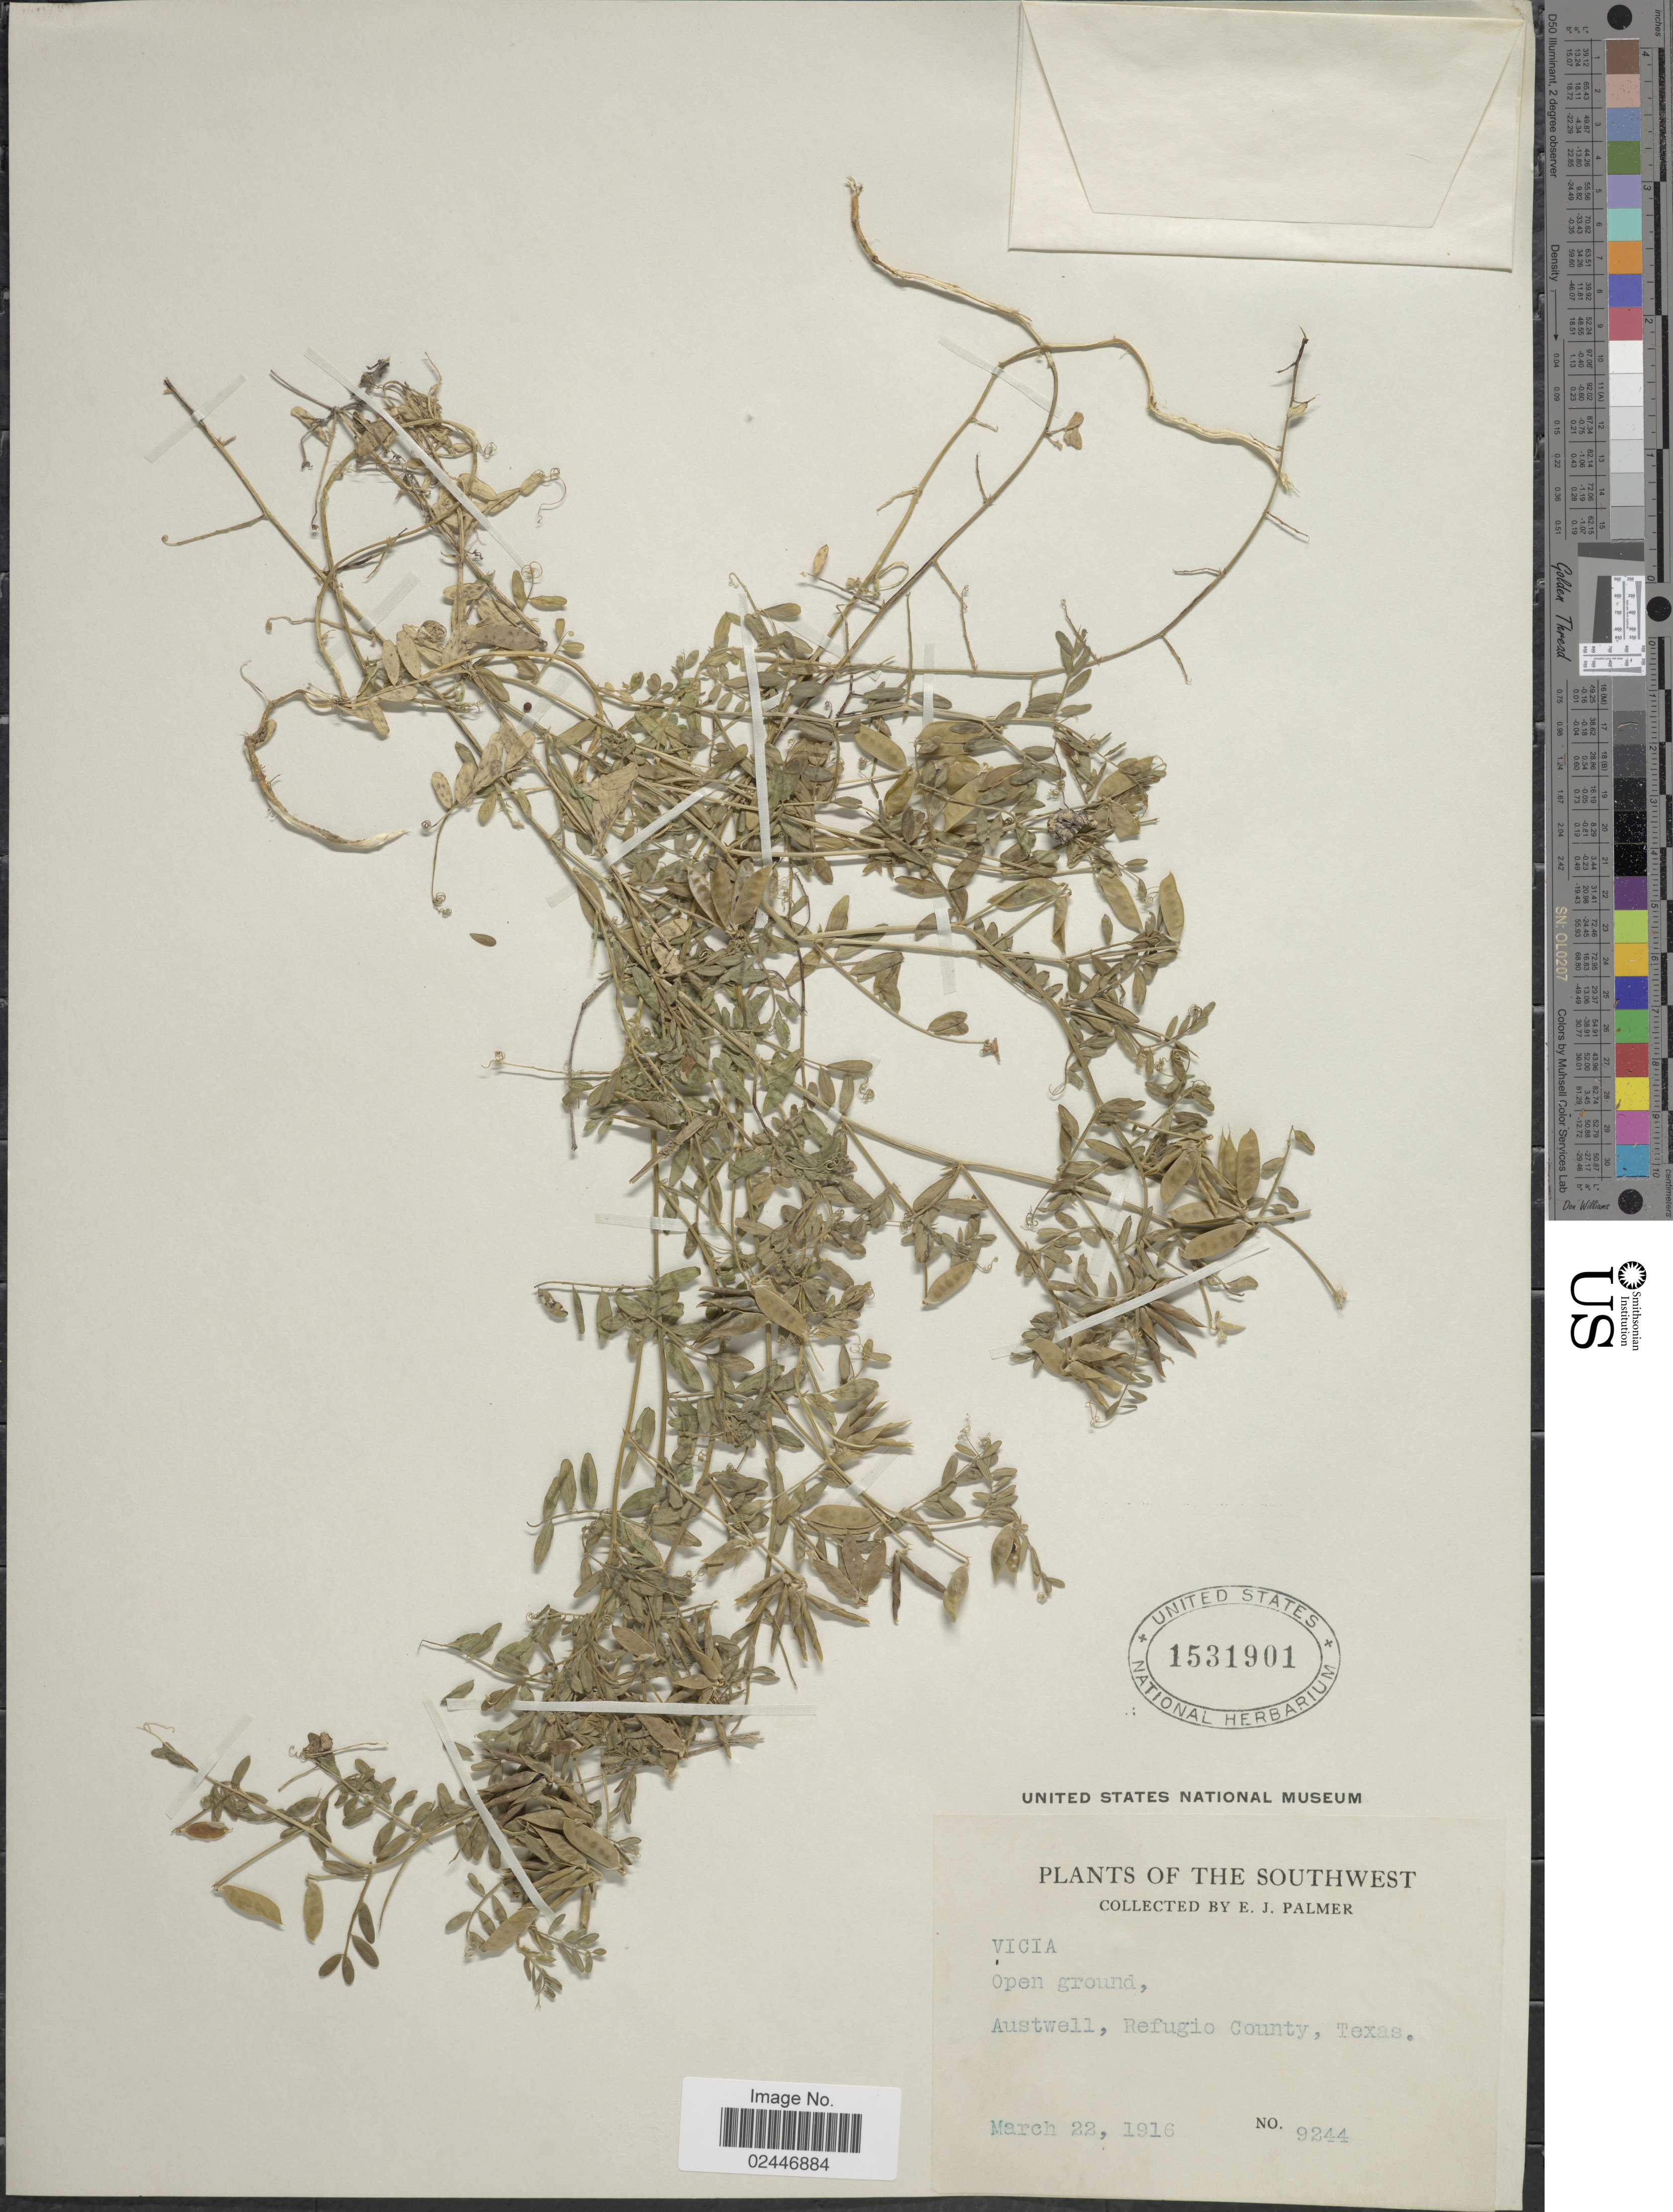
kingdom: Plantae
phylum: Tracheophyta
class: Magnoliopsida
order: Fabales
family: Fabaceae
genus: Vicia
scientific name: Vicia sp.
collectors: E. J. Palmer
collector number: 9244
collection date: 1916-03-22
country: United States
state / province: Texas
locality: The Southwest, open ground, Austwell, Refugio County.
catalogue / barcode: US 1531901